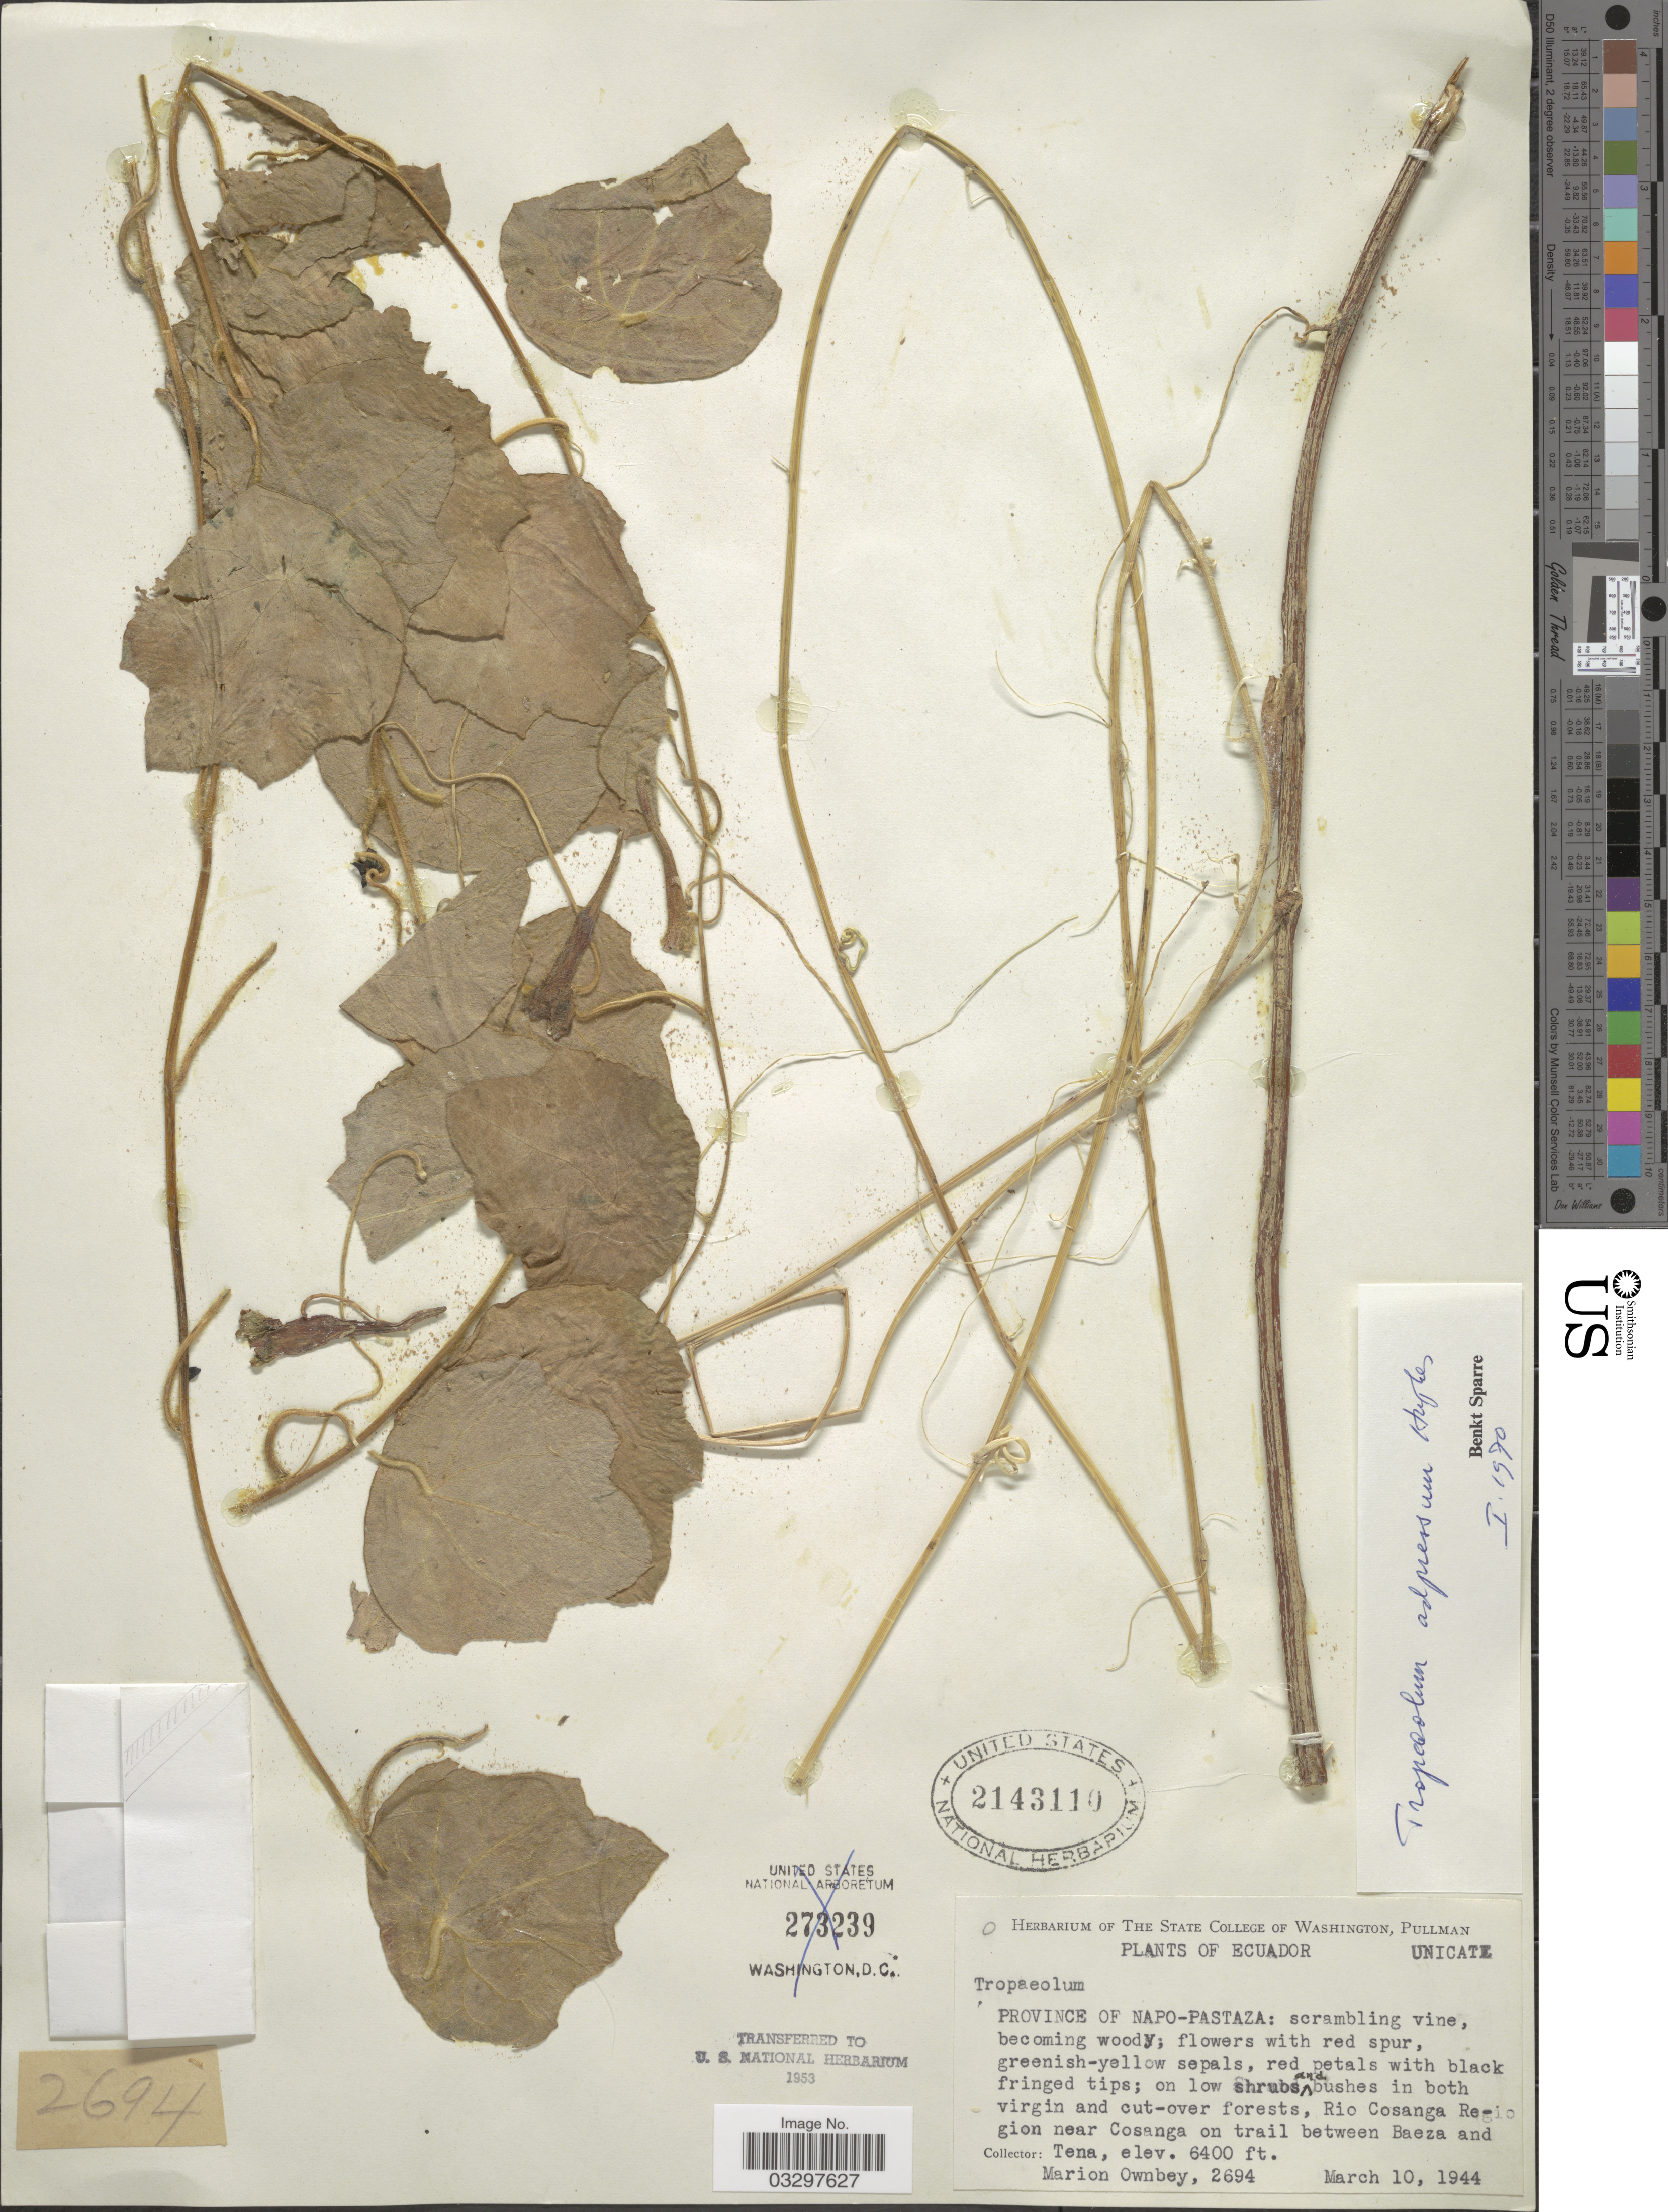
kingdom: Plantae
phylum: Tracheophyta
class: Magnoliopsida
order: Brassicales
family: Tropaeolaceae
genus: Tropaeolum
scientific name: Tropaeolum adpressum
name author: Hughes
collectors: M. Ownbey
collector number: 2694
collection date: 1944-03-10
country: Ecuador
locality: Province of Napo-Pastaza: Rio Cosanga Region near Cosanga on trail between Baeza and Tena.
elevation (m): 1951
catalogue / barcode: US 2143110